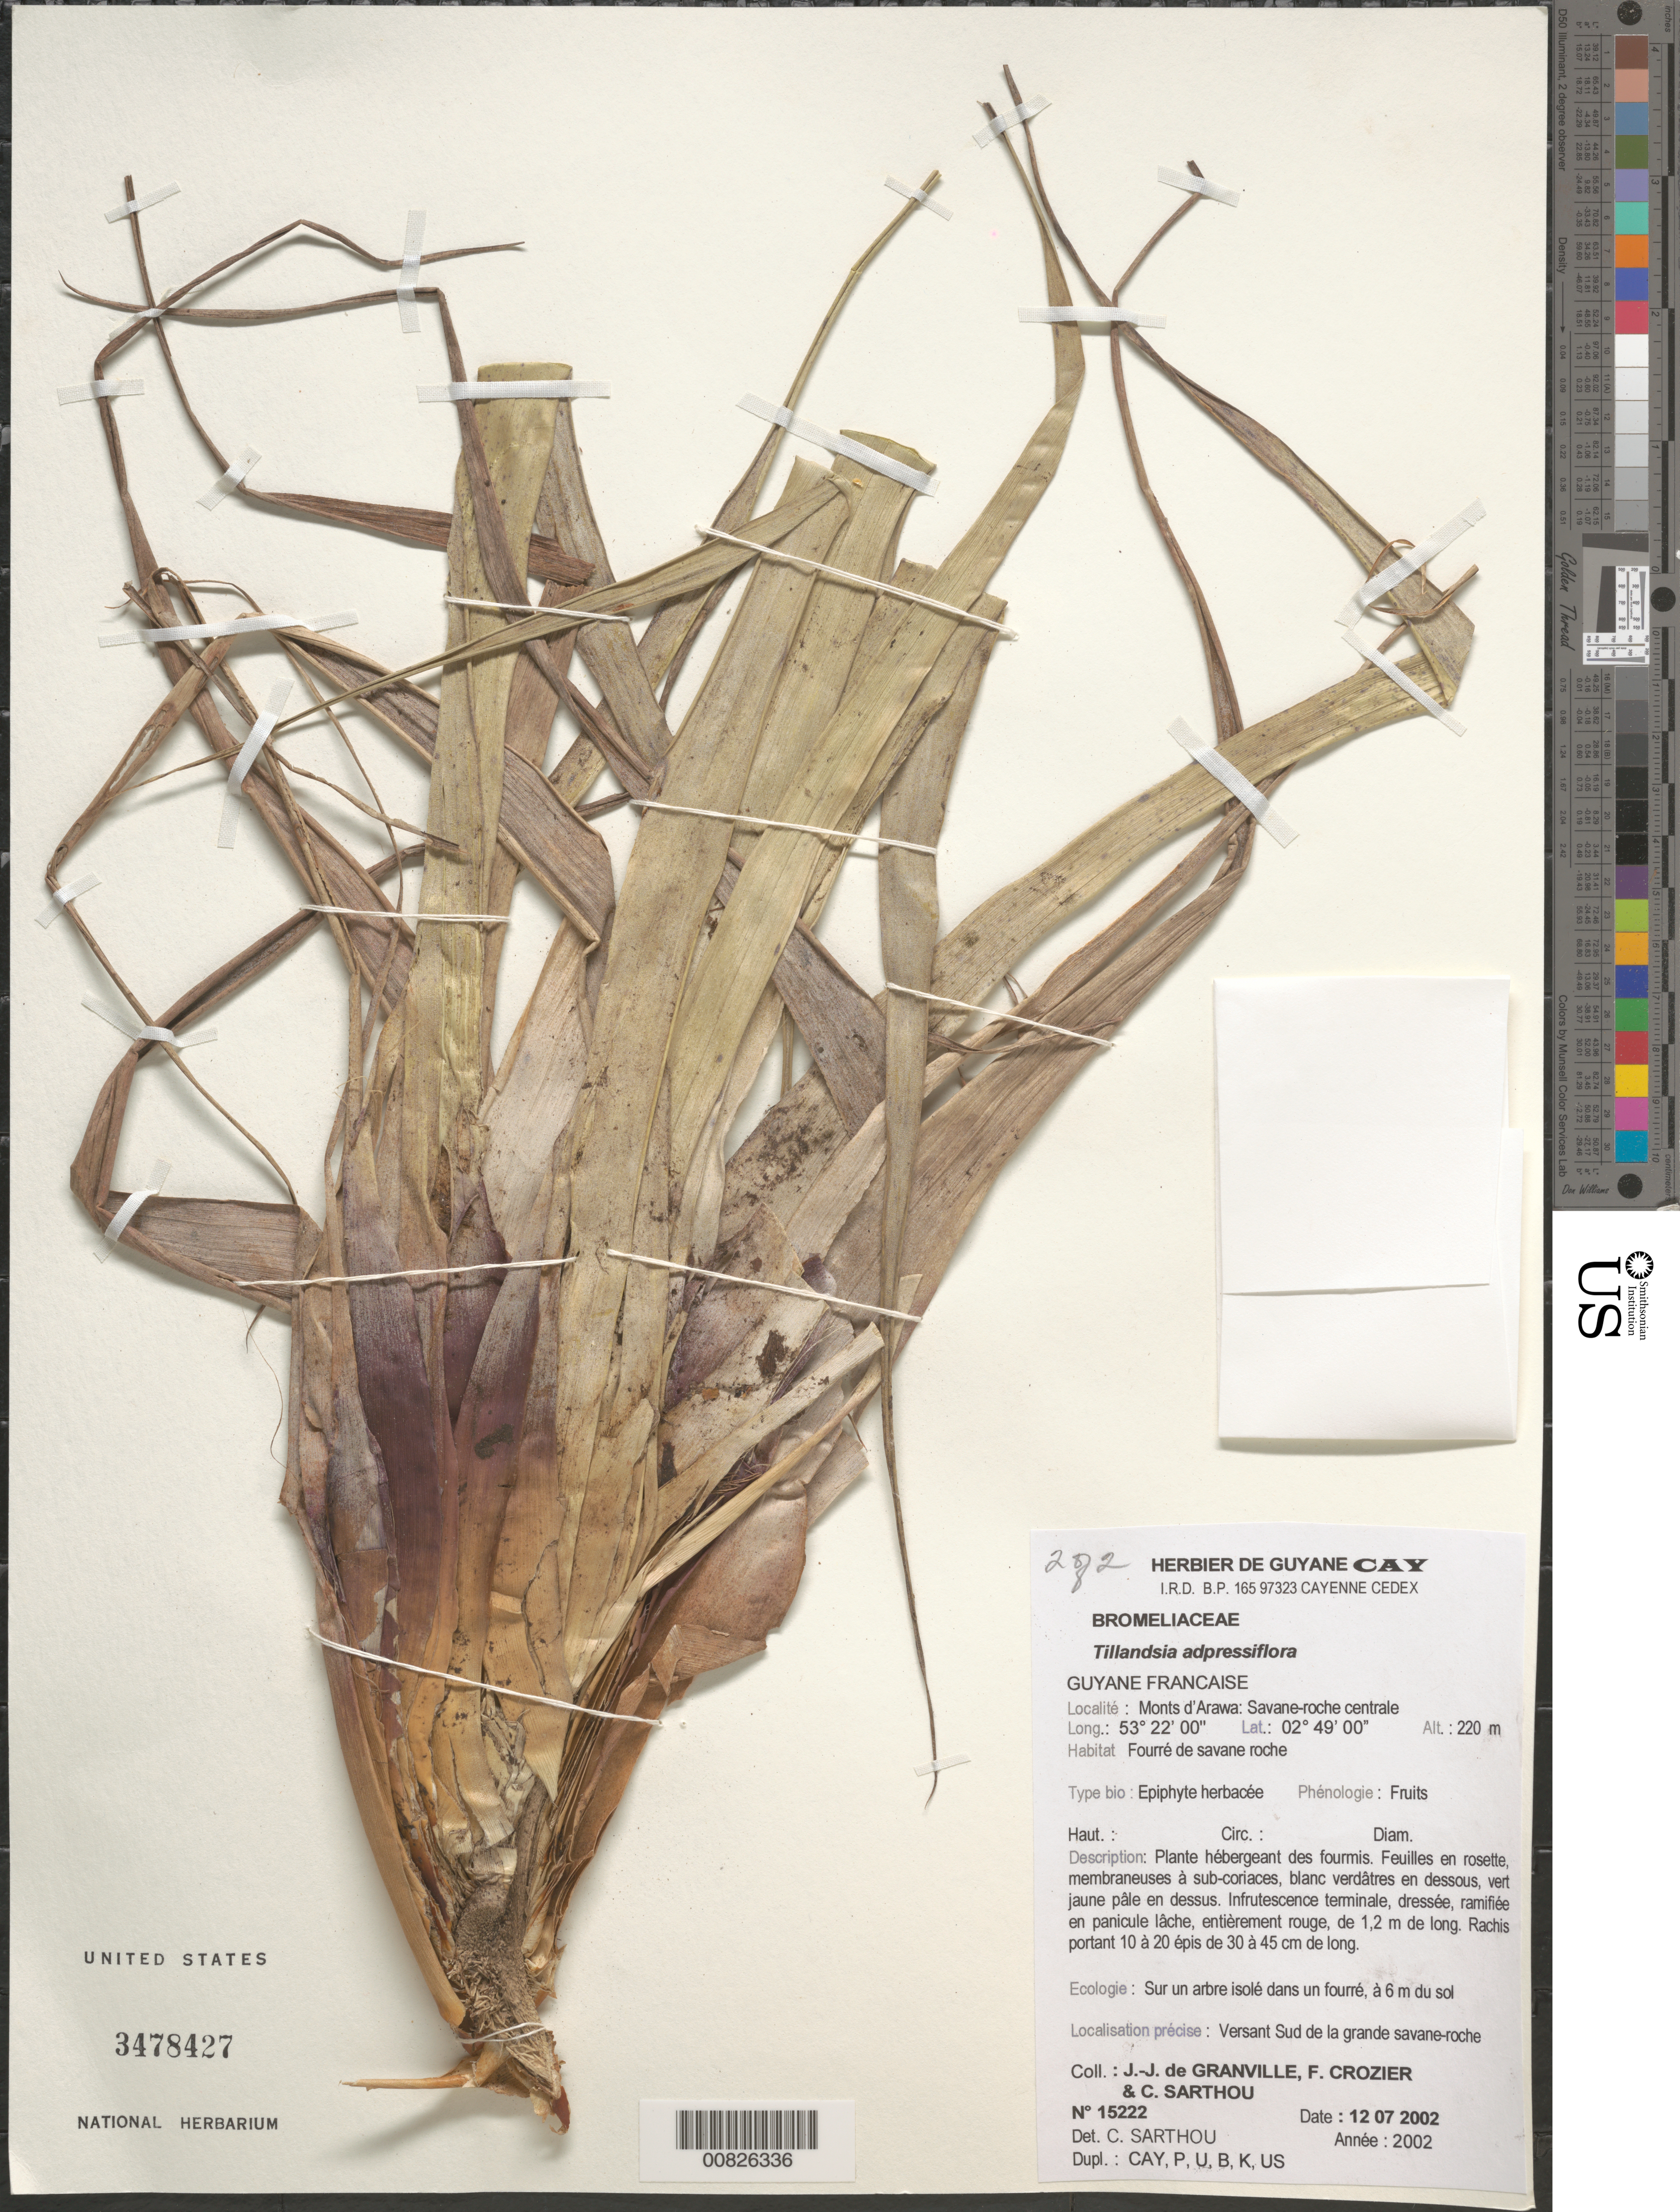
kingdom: Plantae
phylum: Tracheophyta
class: Liliopsida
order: Poales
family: Bromeliaceae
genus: Tillandsia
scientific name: Tillandsia adpressiflora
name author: Mez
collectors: J.-J. de Granville, F. Crozier & C. Sarthou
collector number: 15222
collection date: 2002-07-12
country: French Guiana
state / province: Cayenne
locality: Guyane Francaise. Monts d'Arawa: Savane-roche centrale. Versant Sud de la grande savane-roche.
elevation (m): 220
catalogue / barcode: US 3478427